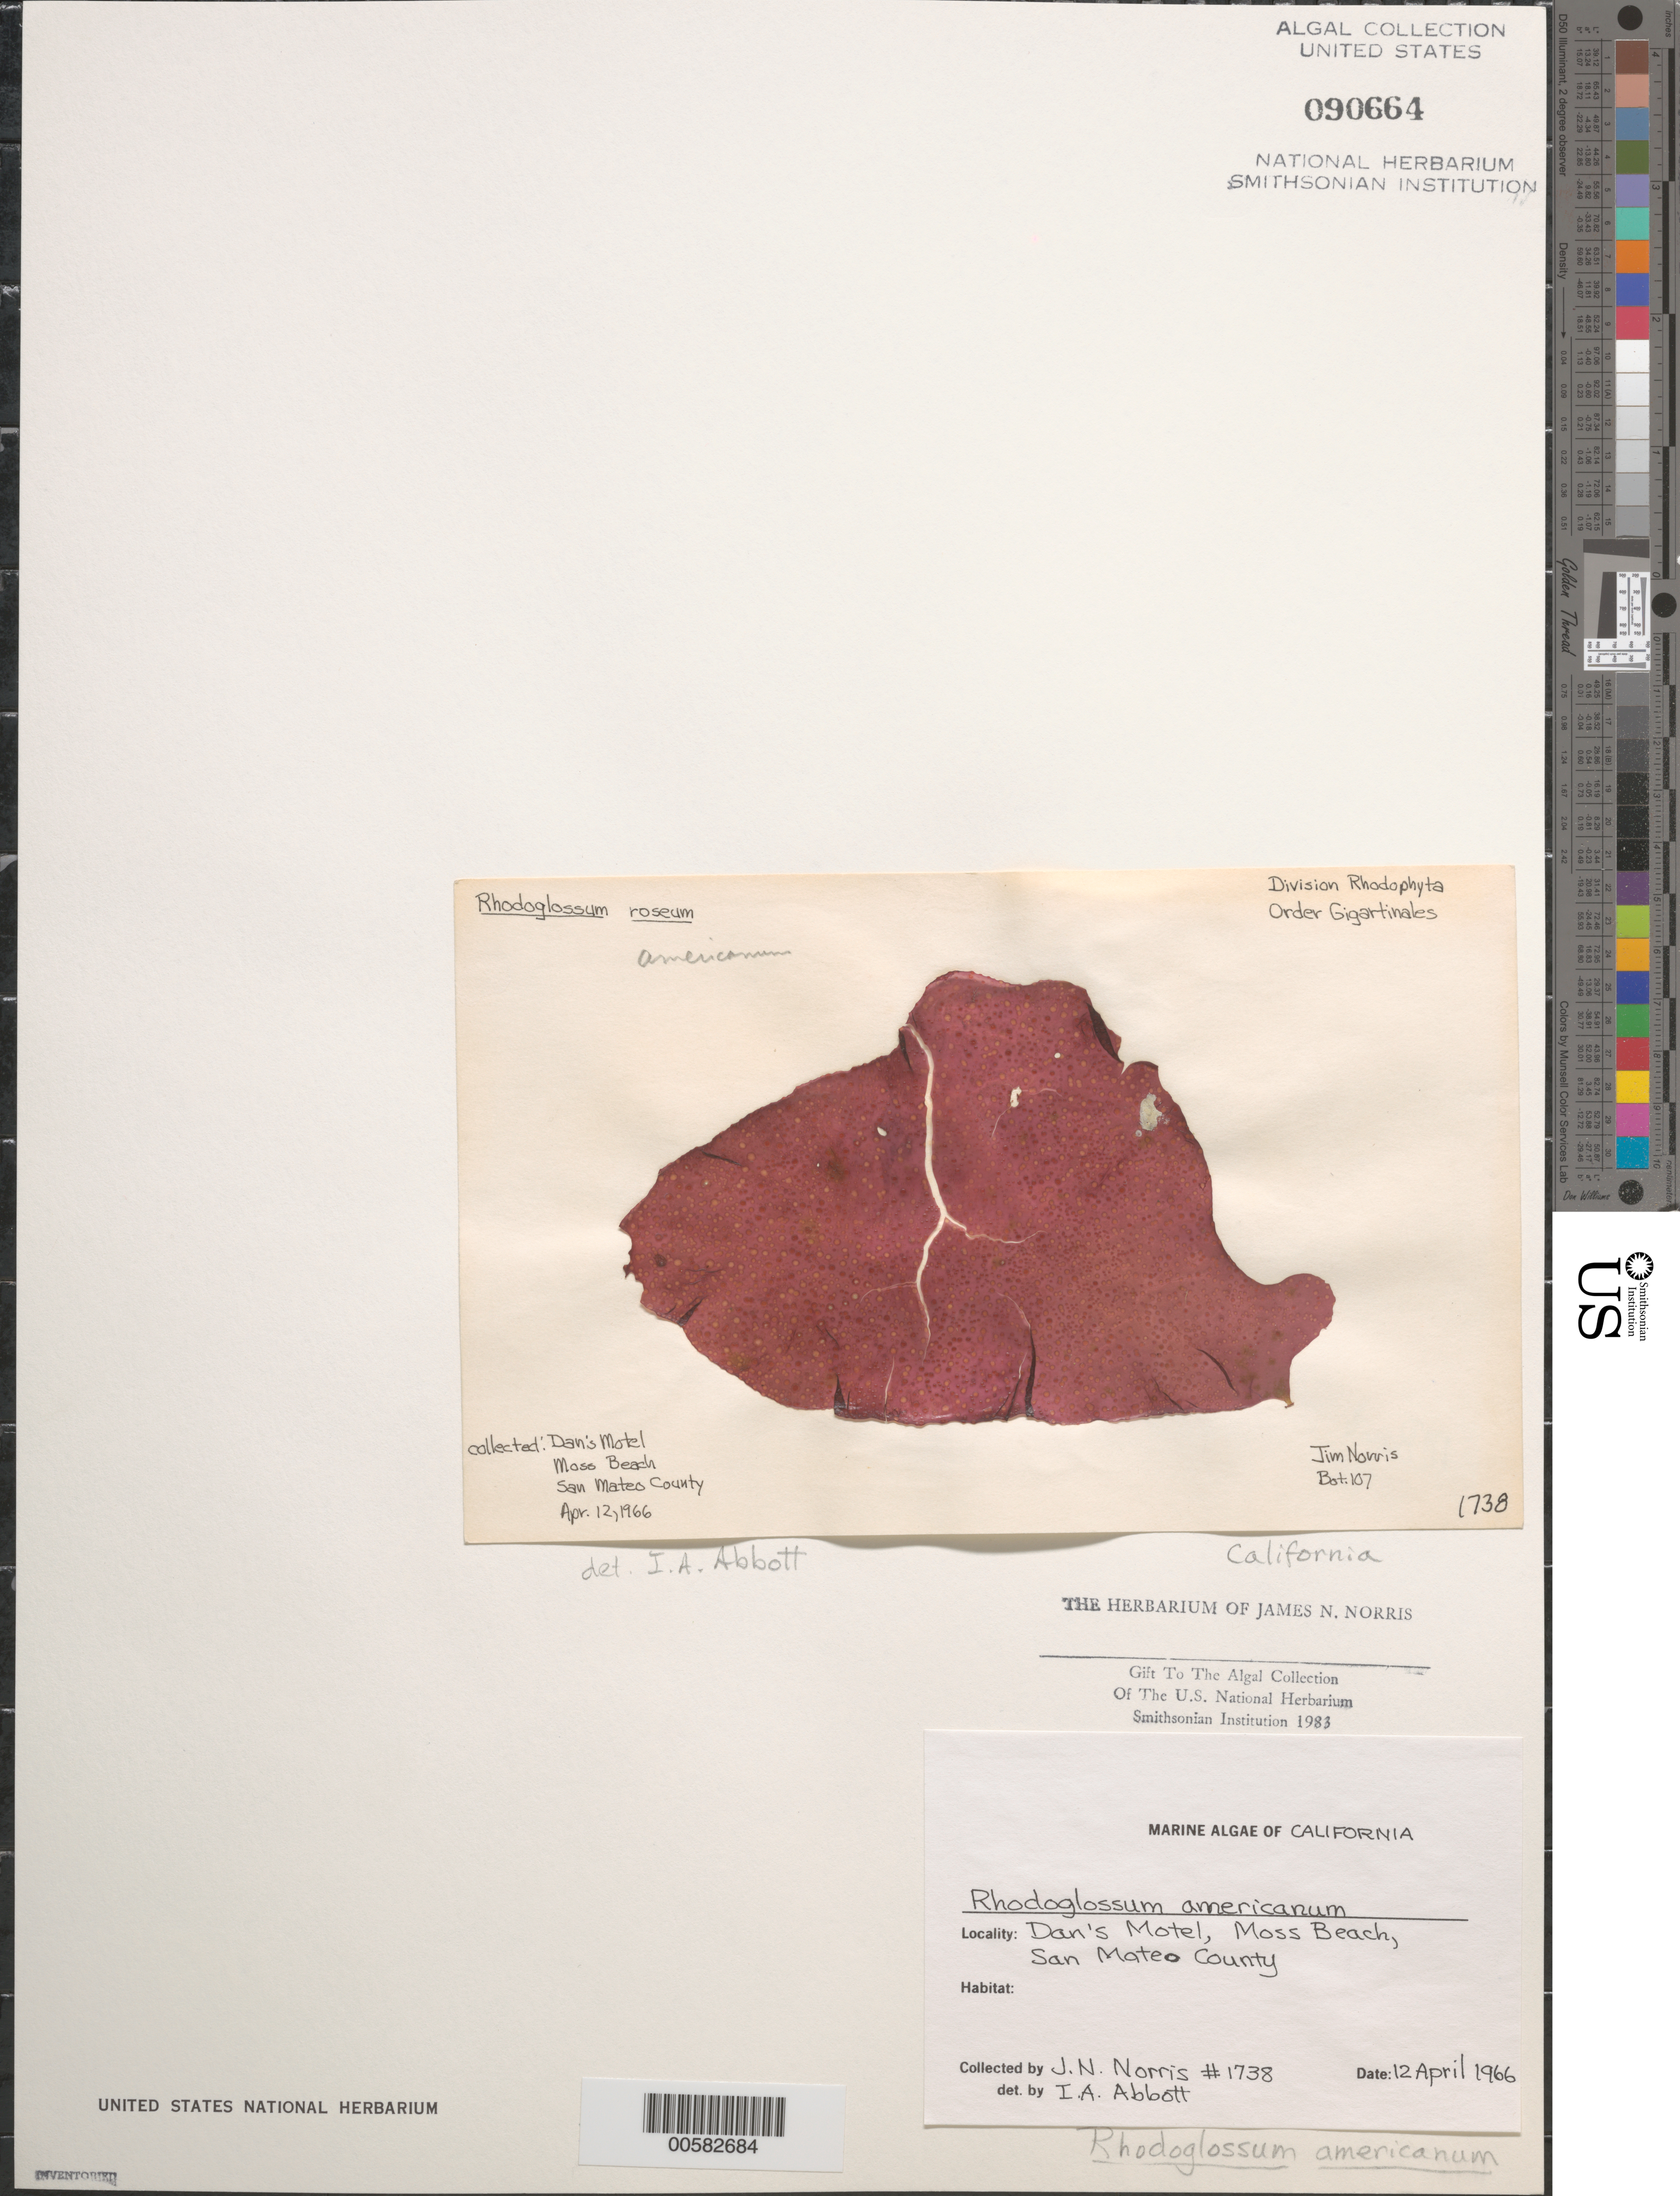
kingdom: Plantae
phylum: Rhodophyta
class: Florideophyceae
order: Gigartinales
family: Gigartinaceae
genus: Mazzaella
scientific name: Mazzaella californica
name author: (J. Agardh) G. De Toni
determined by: Algae name updating Project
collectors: J. N. Norris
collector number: JN-1738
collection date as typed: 12 Apr 1966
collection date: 1966-04-12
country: United States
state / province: California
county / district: San Mateo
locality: Dan's Motel, Moss Beach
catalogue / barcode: US 90664